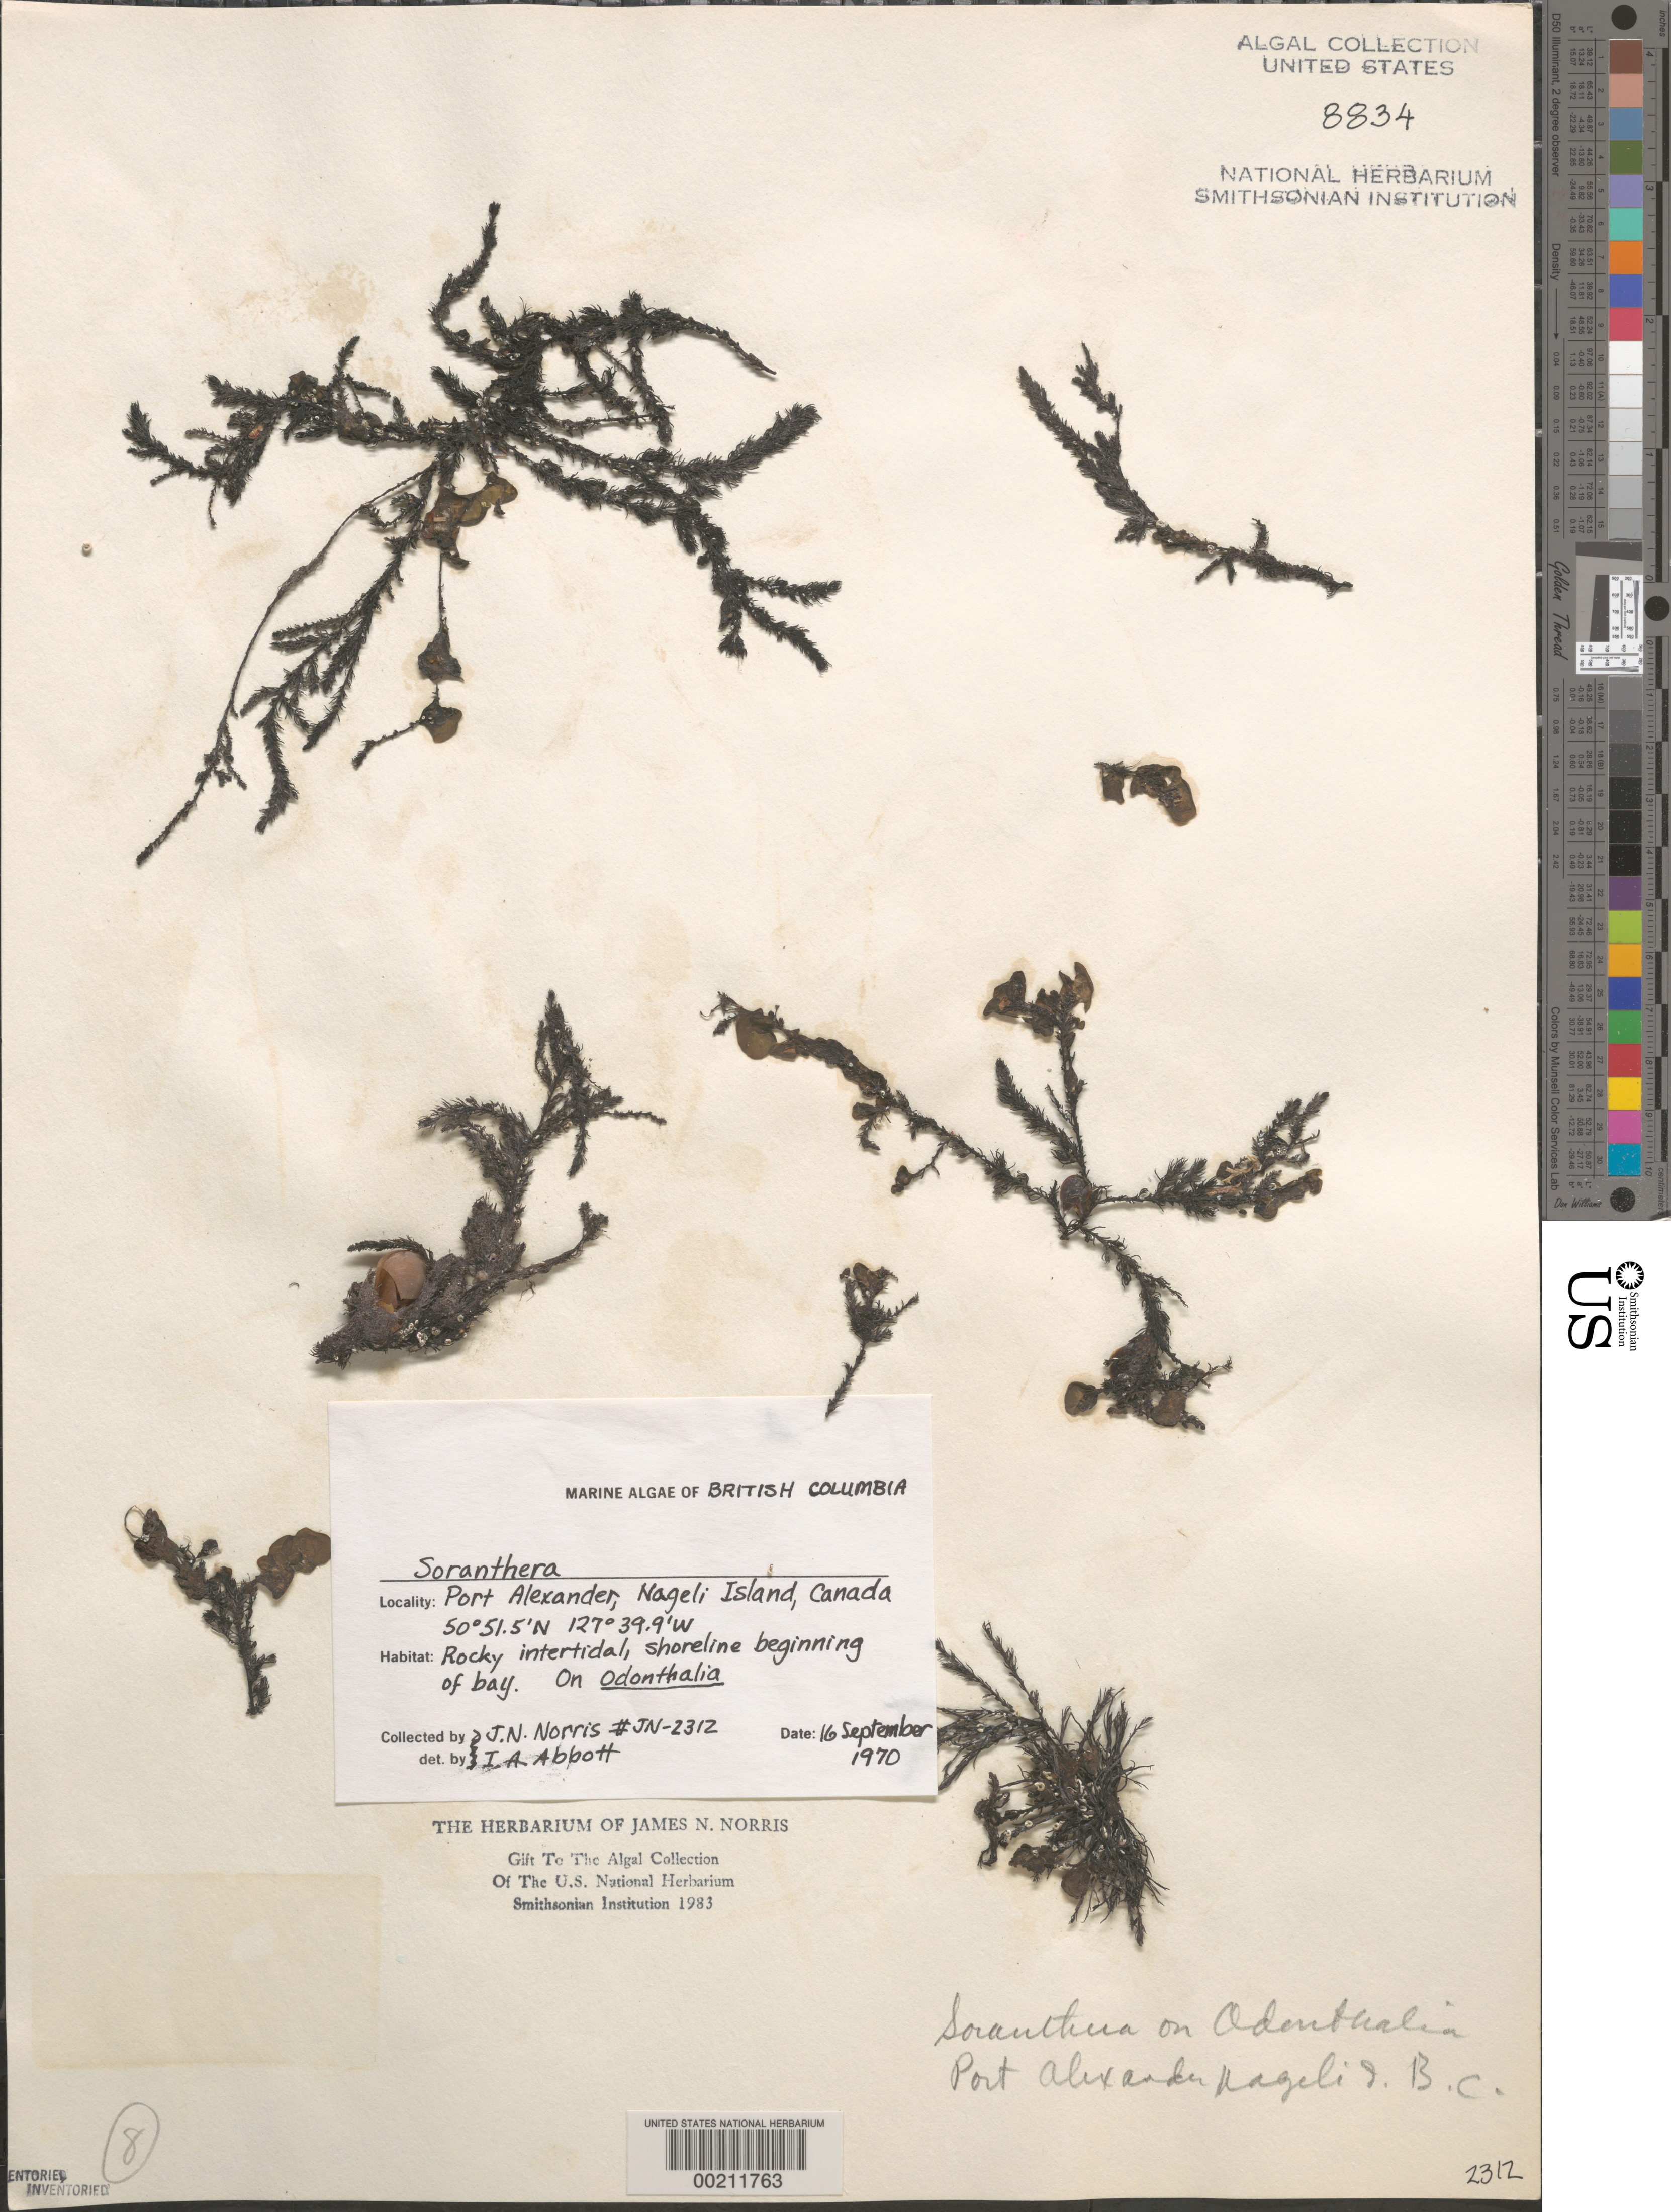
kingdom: Chromista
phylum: Ochrophyta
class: Phaeophyceae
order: Dictyosiphonales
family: Punctariaceae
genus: Soranthera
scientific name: Soranthera sp.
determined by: Abbott, Isabella A.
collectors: J. N. Norris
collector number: JN-2312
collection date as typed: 16 Sep 1970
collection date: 1970-09-16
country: Canada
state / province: British Columbia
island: Nigei Island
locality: Port Alexander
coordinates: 50 51.5' N, 127 39 9' W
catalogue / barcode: US 8834